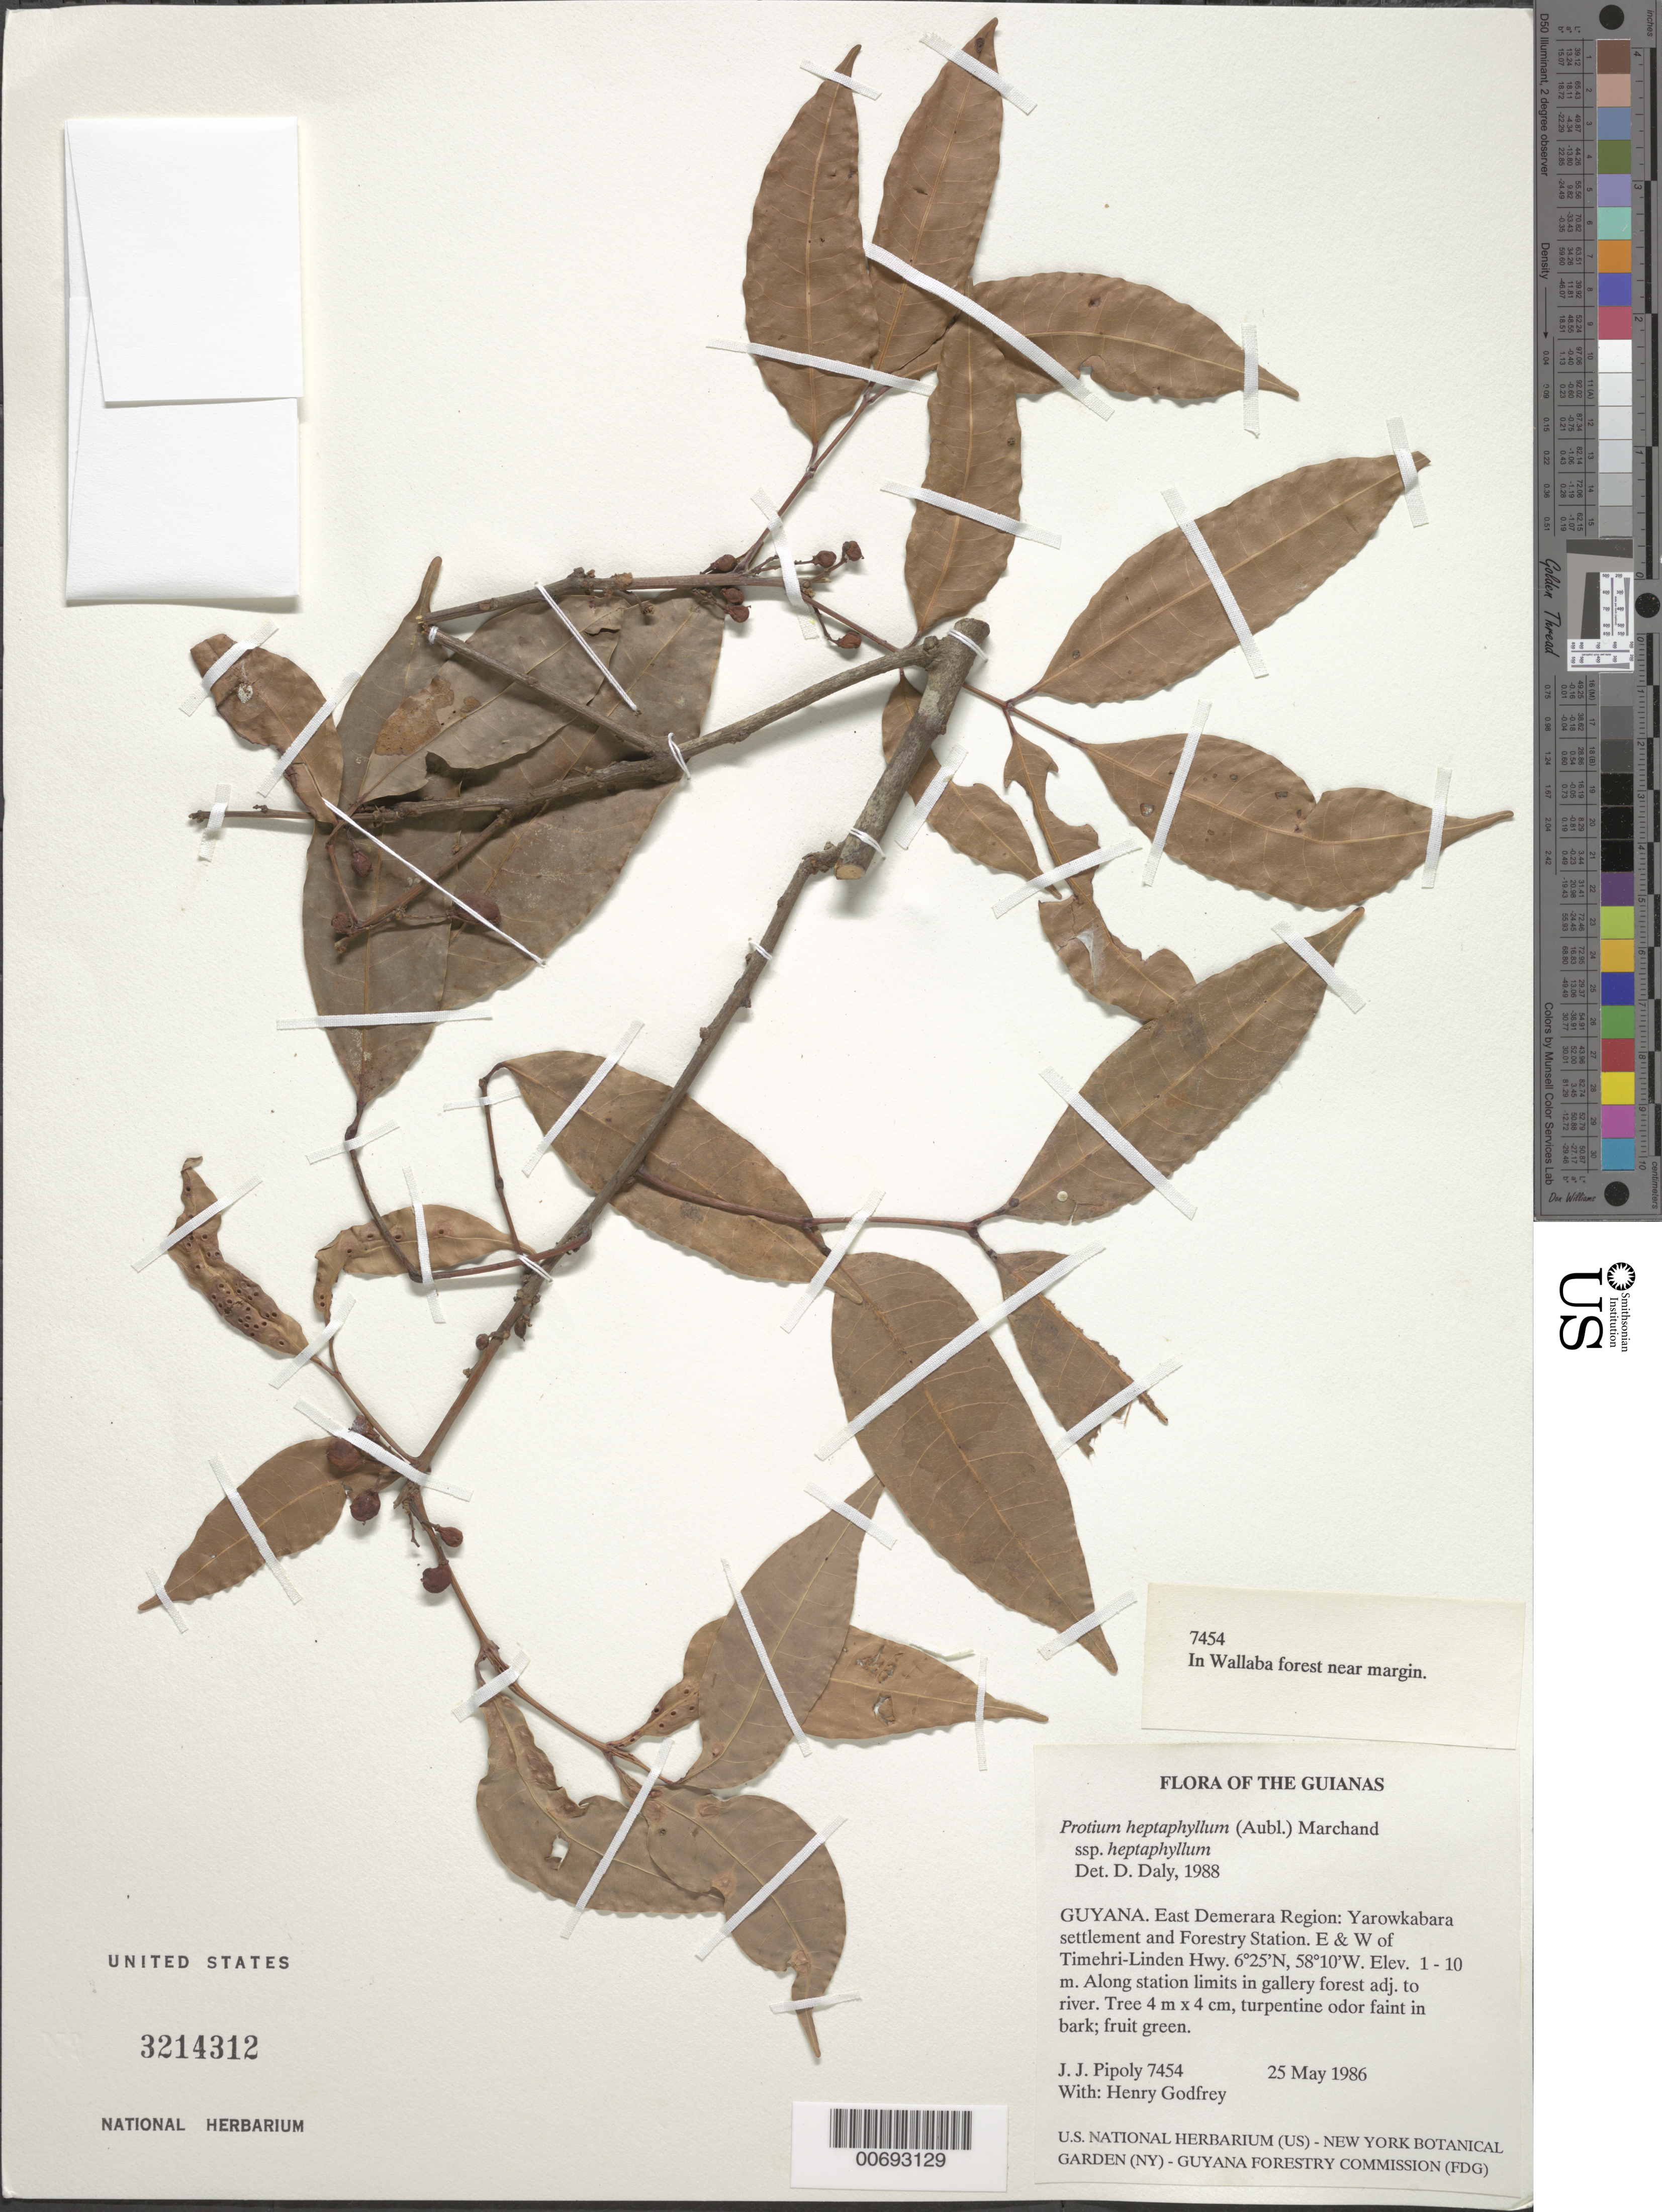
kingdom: Plantae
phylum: Tracheophyta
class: Magnoliopsida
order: Sapindales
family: Burseraceae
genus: Protium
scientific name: Protium heptaphyllum subsp. heptaphyllum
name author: (Aubl.) Marchand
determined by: Daly, D. C.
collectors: J. J. Pipoly & H. Godfrey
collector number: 7454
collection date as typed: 25 May 1986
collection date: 1986-05-25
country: Guyana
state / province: Demerara-Mahaica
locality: Yarowkabra settlement and Forestry Station. E & W of Timehri-Linden Hwy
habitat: Along station limits in gallery forest adj. to river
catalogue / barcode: US 3214312